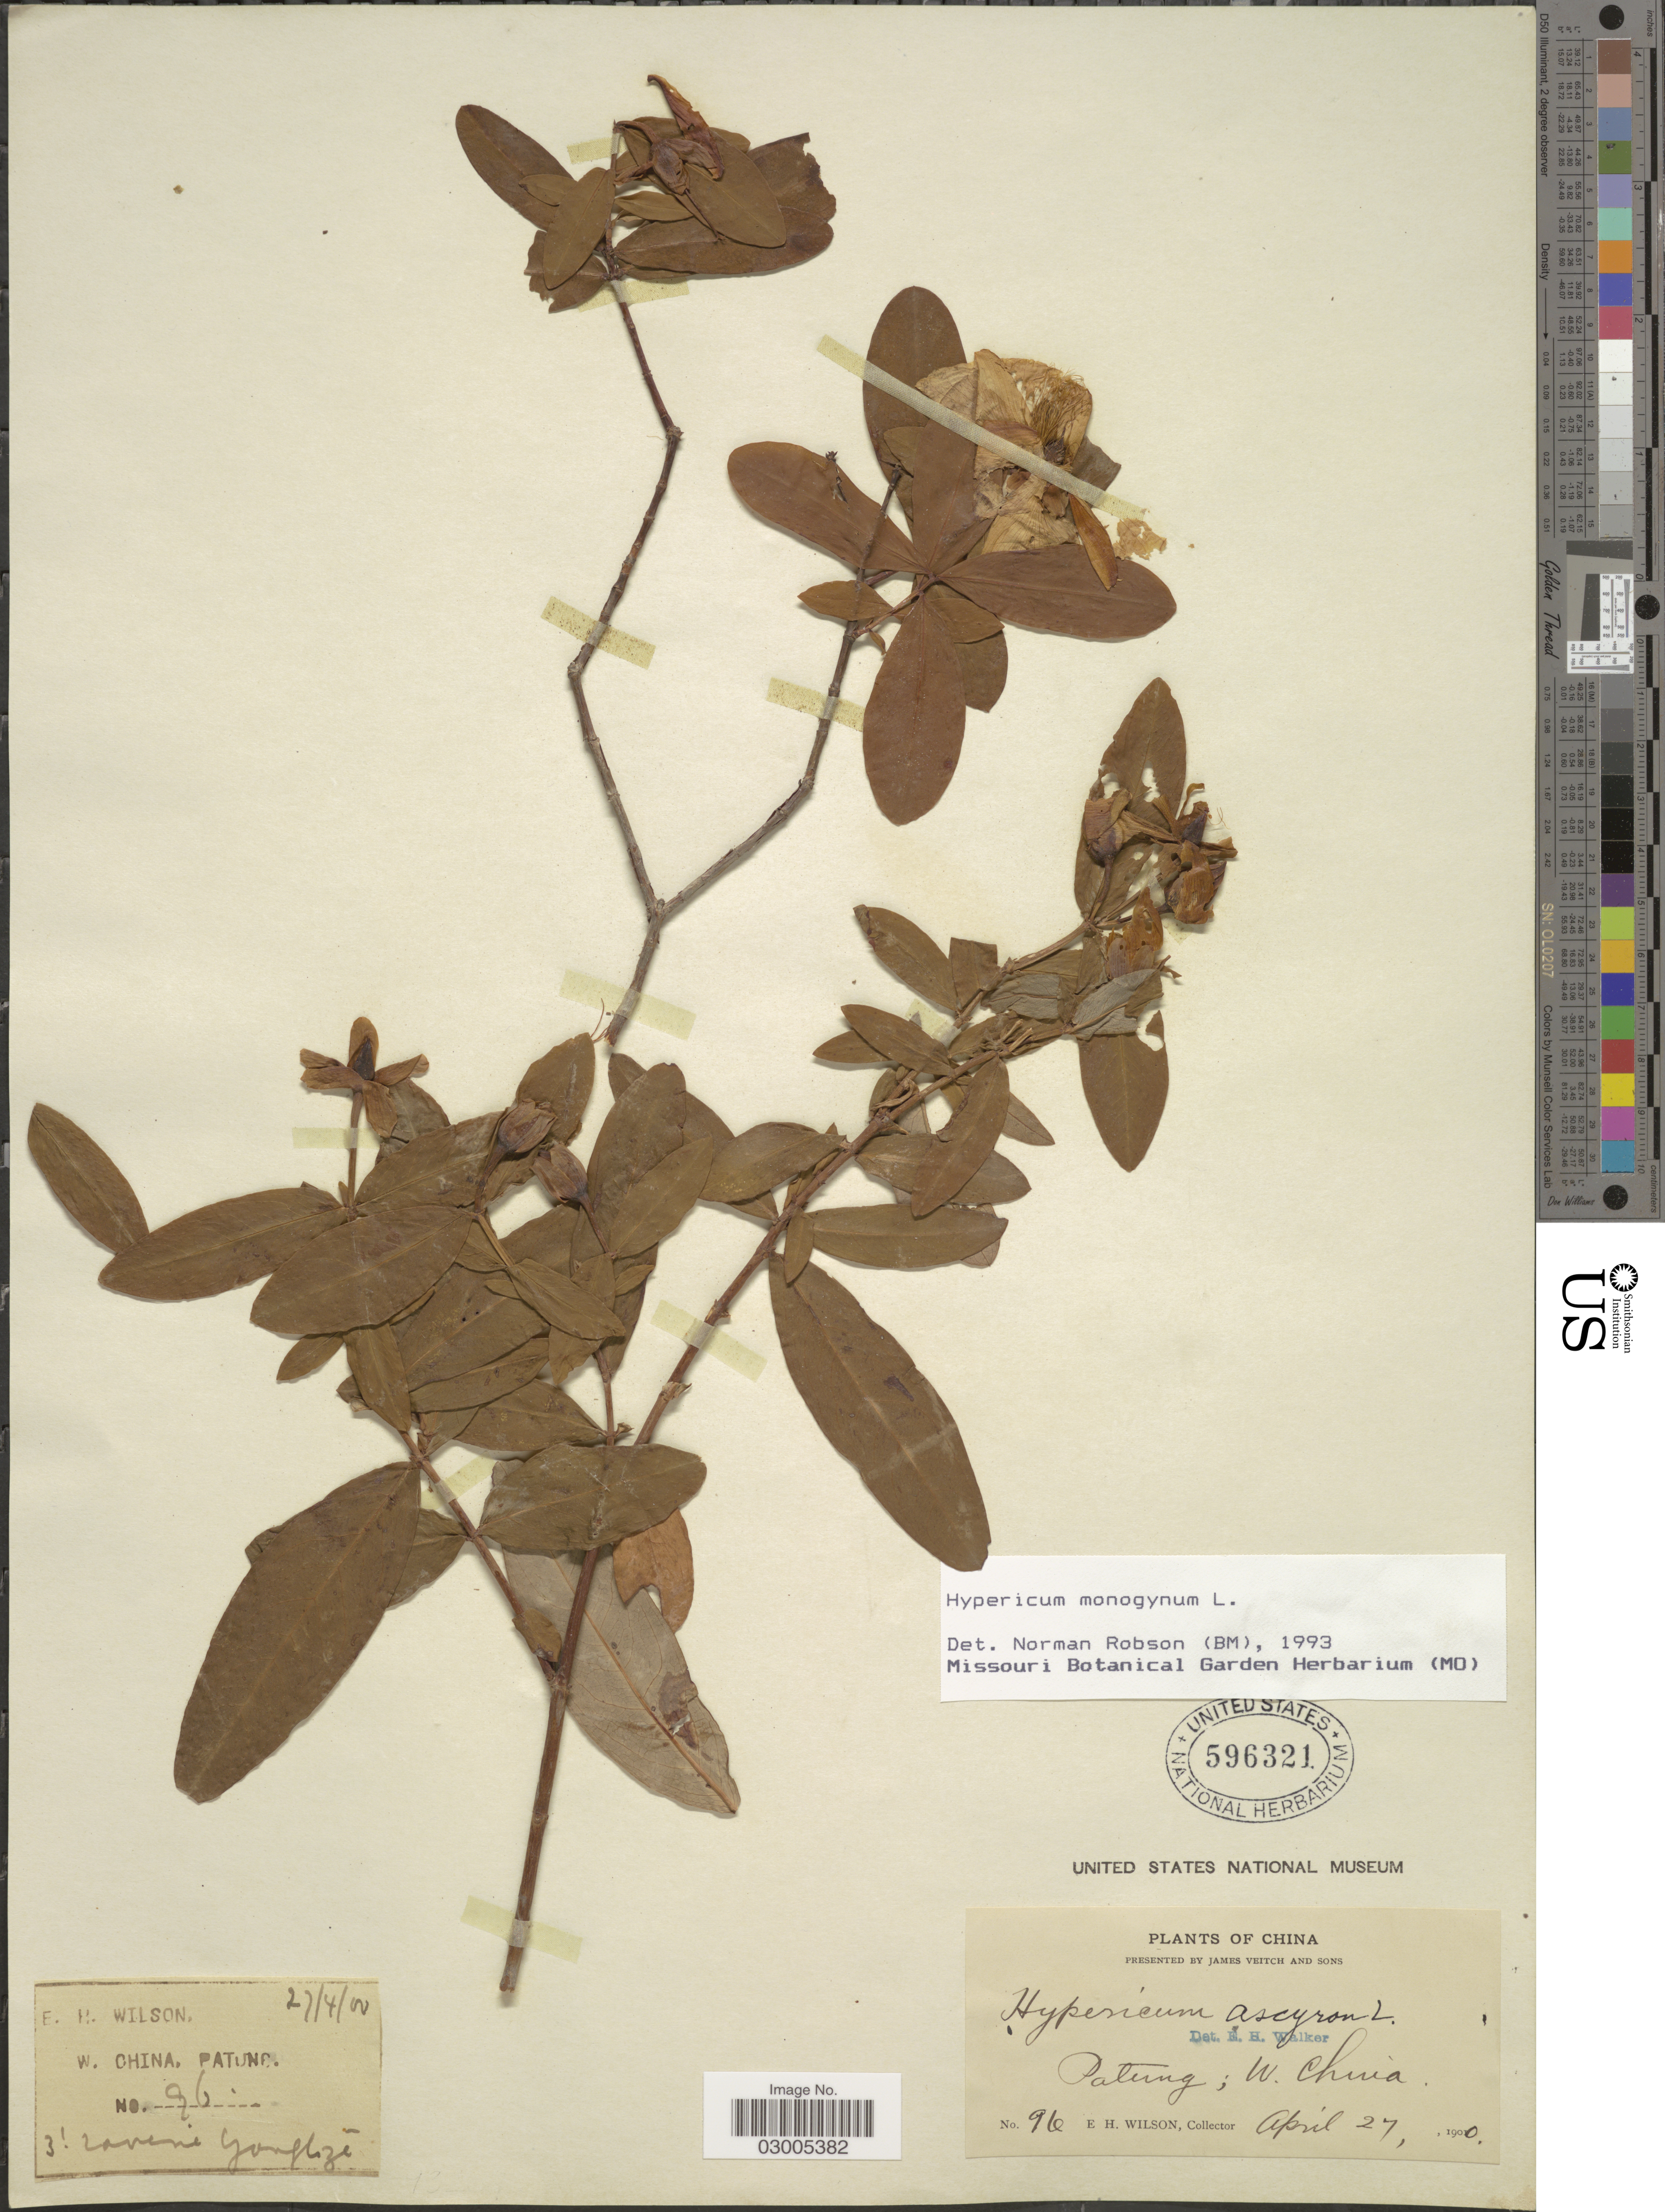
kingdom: Plantae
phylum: Tracheophyta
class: Magnoliopsida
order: Malpighiales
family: Hypericaceae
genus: Hypericum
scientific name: Hypericum monogynum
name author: L.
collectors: E. Wilson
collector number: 96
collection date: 1900-01-27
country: China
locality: Patung; W. China.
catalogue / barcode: US 596321